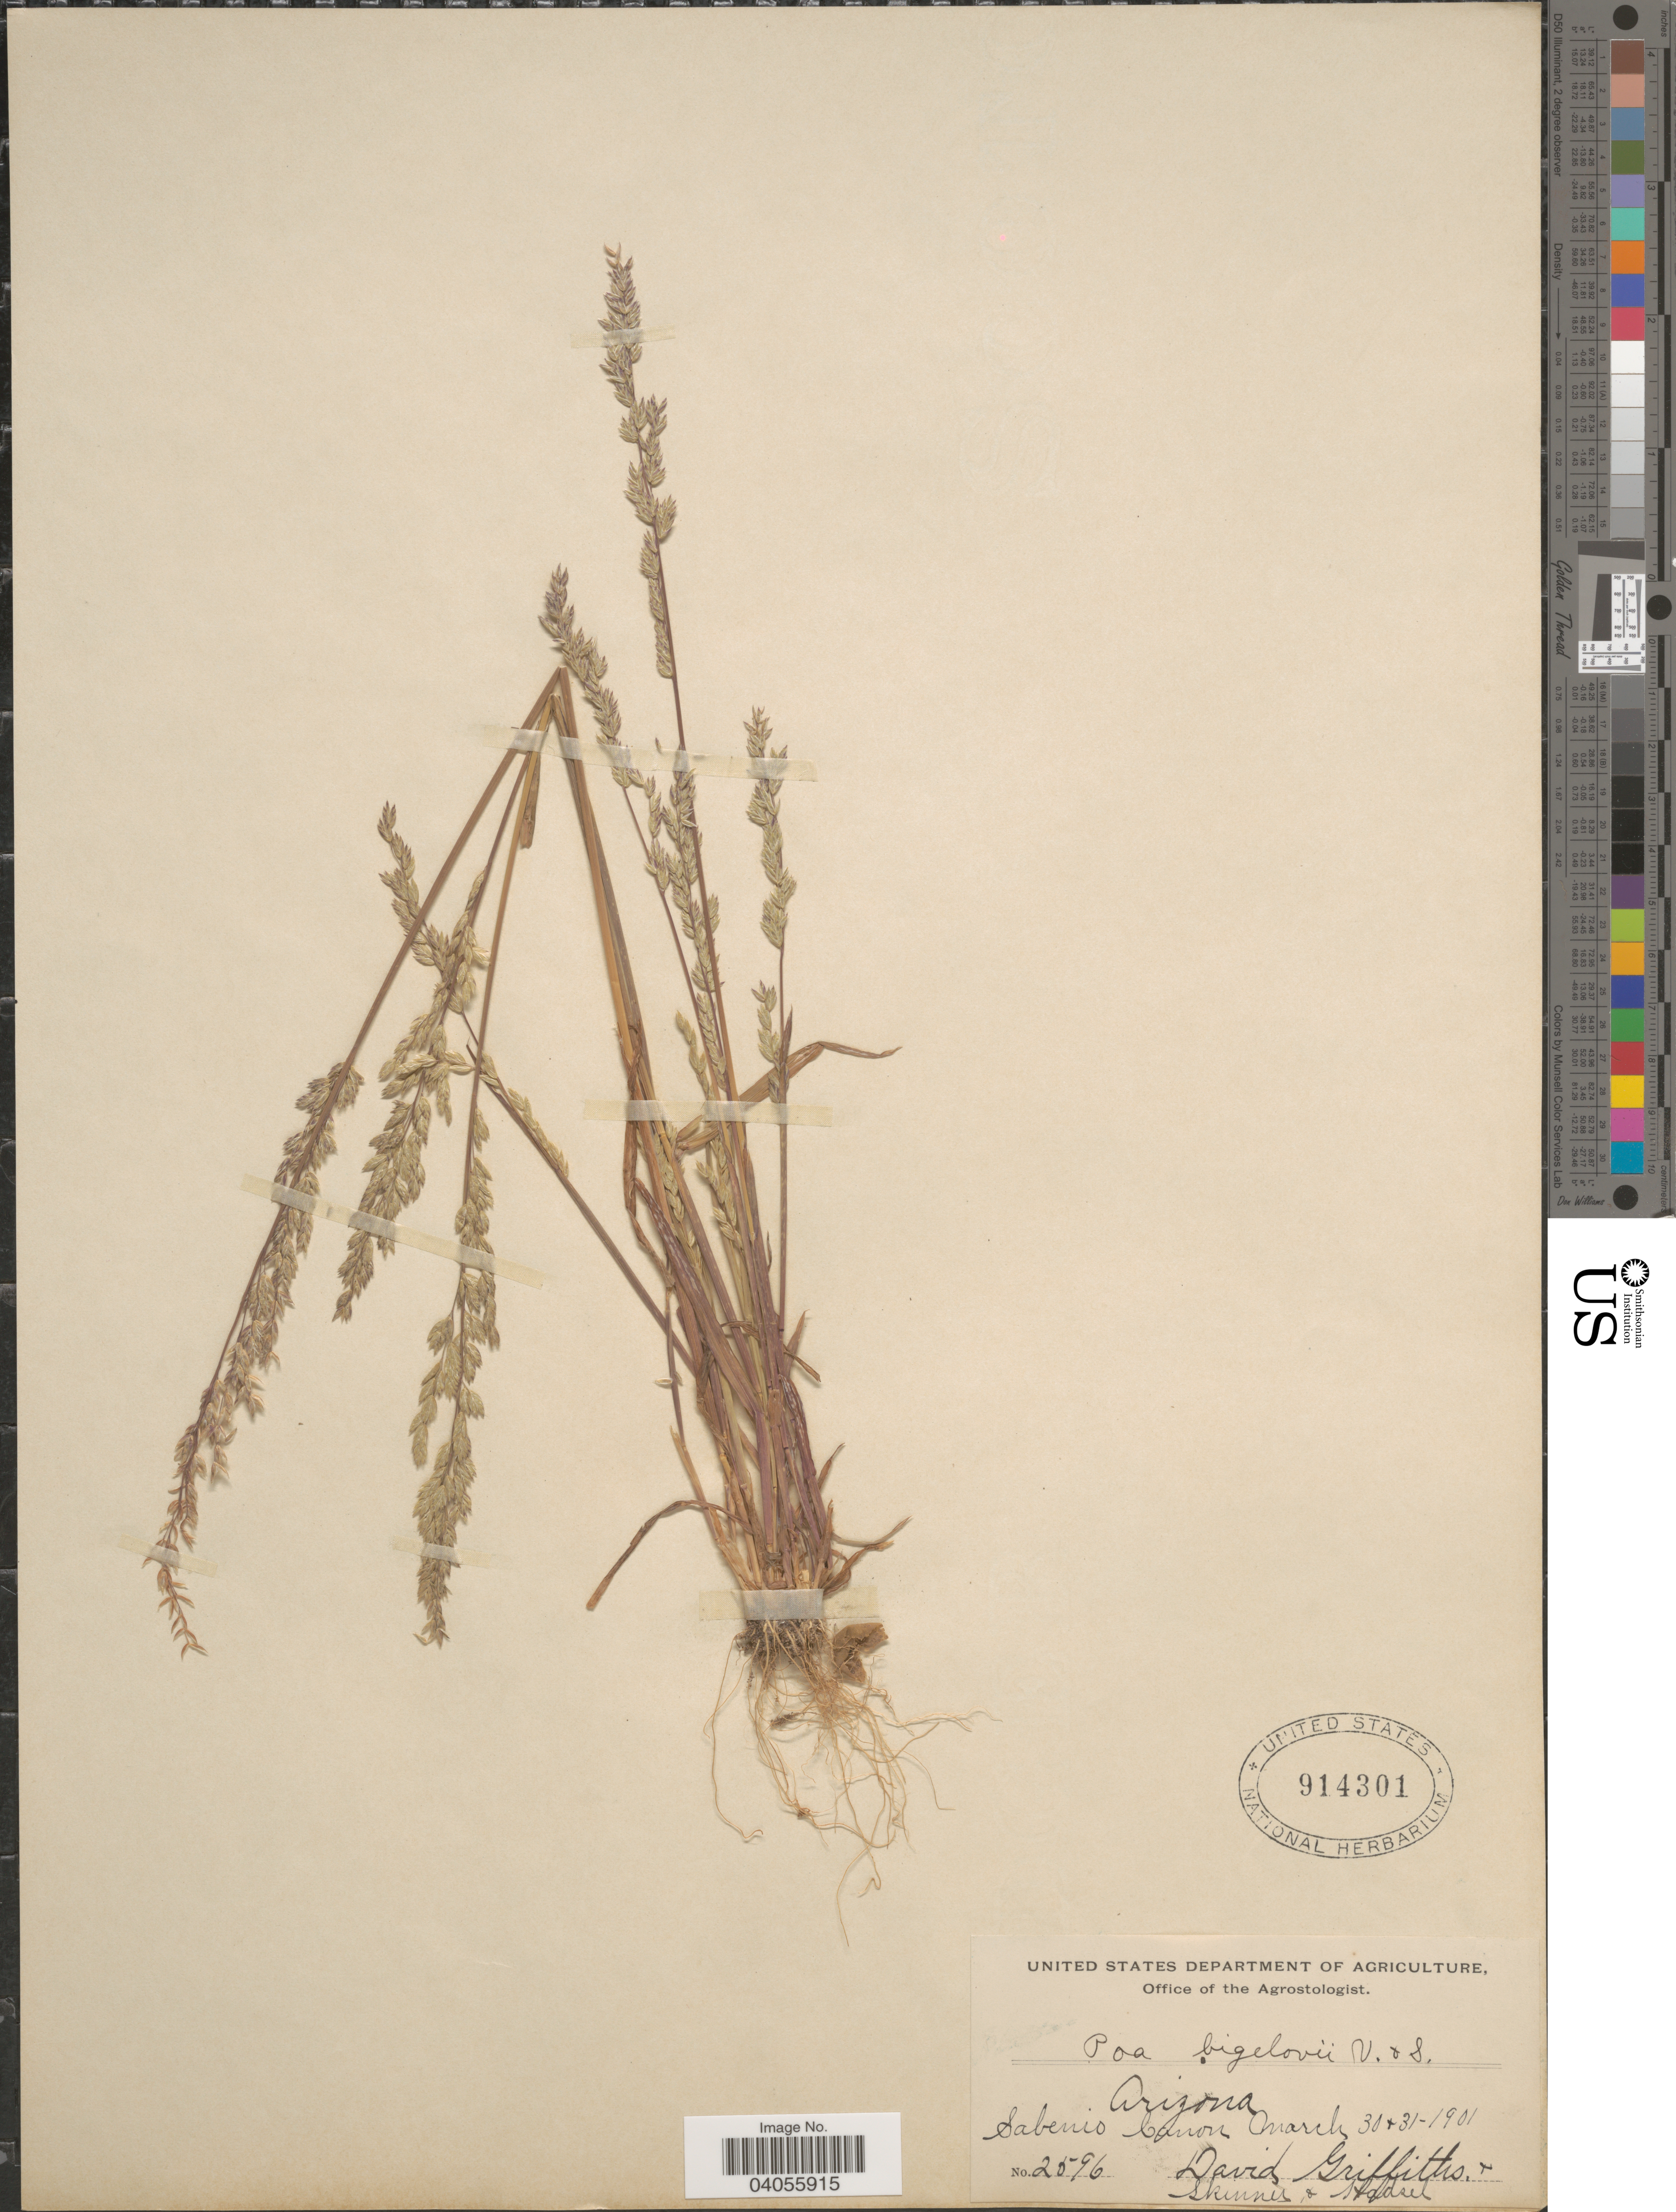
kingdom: Plantae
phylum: Tracheophyta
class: Liliopsida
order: Poales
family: Poaceae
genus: Poa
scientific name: Poa bigelovii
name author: Vasey & Scribn.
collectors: D. Griffiths, -. Skinner & Stadsel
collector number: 2596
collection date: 1901-03-30/1901-03-31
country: United States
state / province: Arizona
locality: Sabenio Canon.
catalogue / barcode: US 914301